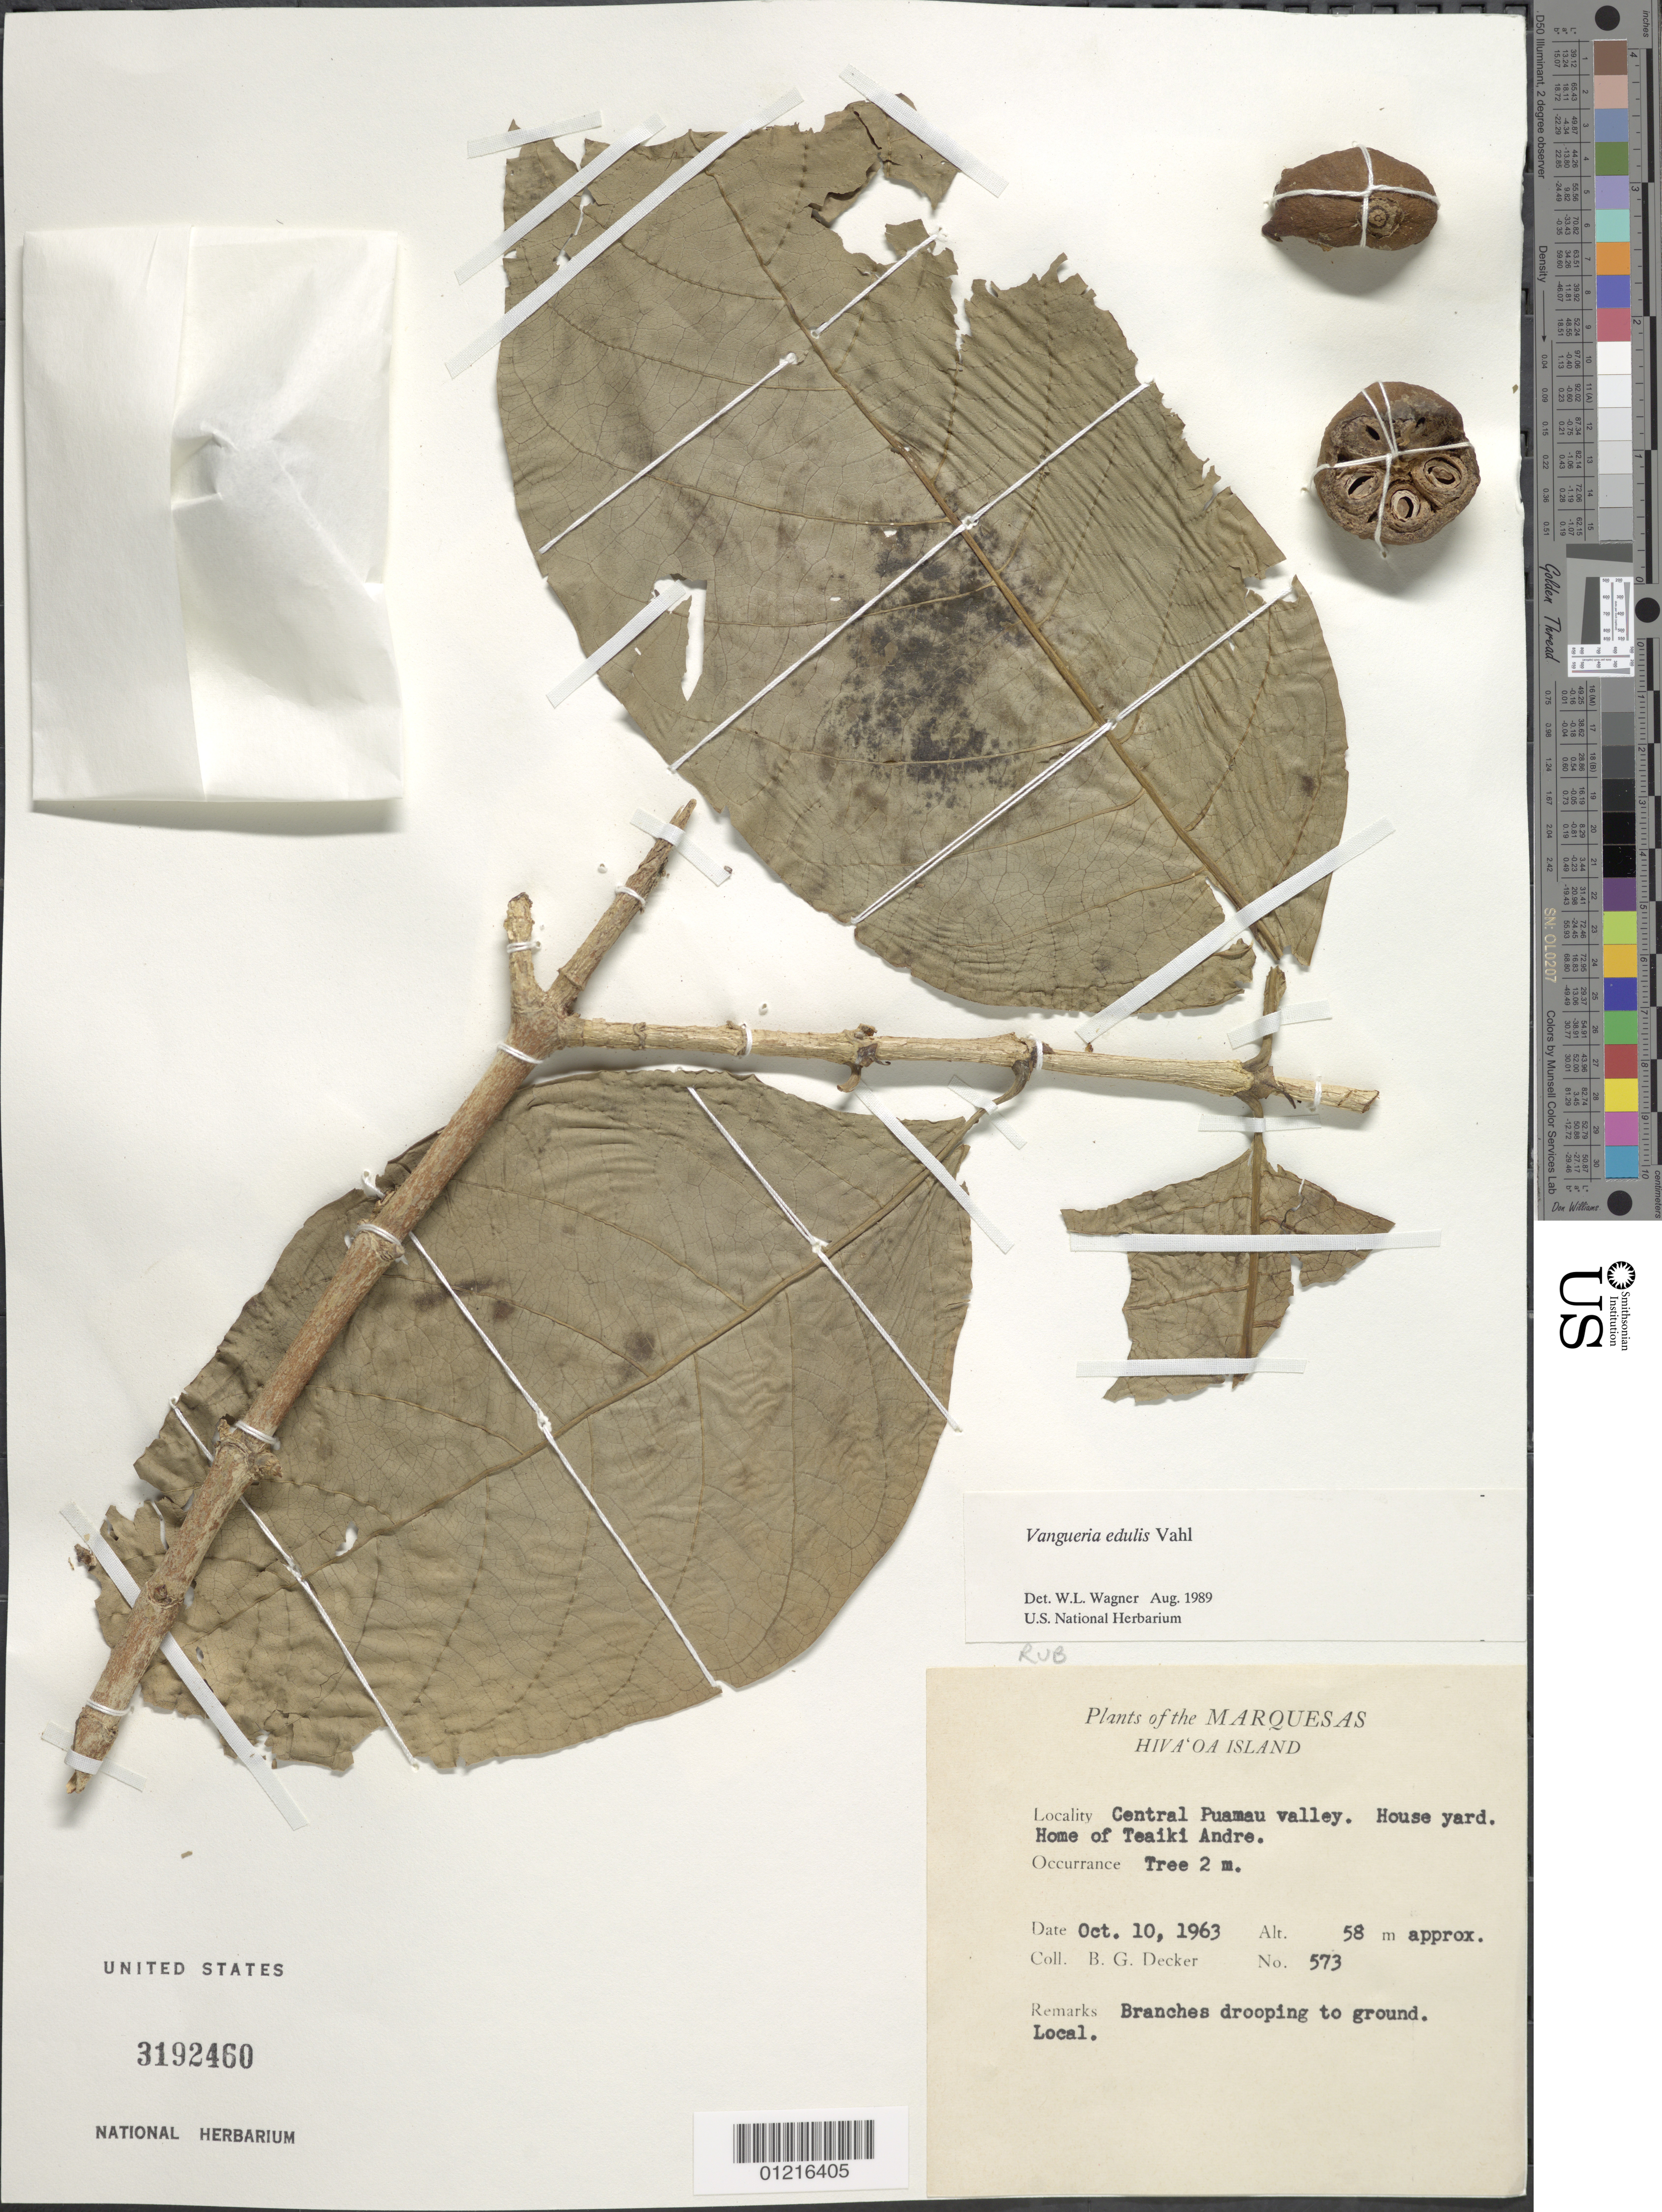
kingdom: Plantae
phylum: Tracheophyta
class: Magnoliopsida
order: Gentianales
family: Rubiaceae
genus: Vangueria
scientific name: Vangueria madagascariensis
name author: J.F. Gmel.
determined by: Lorence, David H., (PTBG), National Tropical Botanical Garden (UNITED STATES)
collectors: B. G. Decker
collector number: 573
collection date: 1963-10-10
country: French Polynesia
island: Hiva Oa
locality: central Puamau Valley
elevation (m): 58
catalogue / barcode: US 3192460